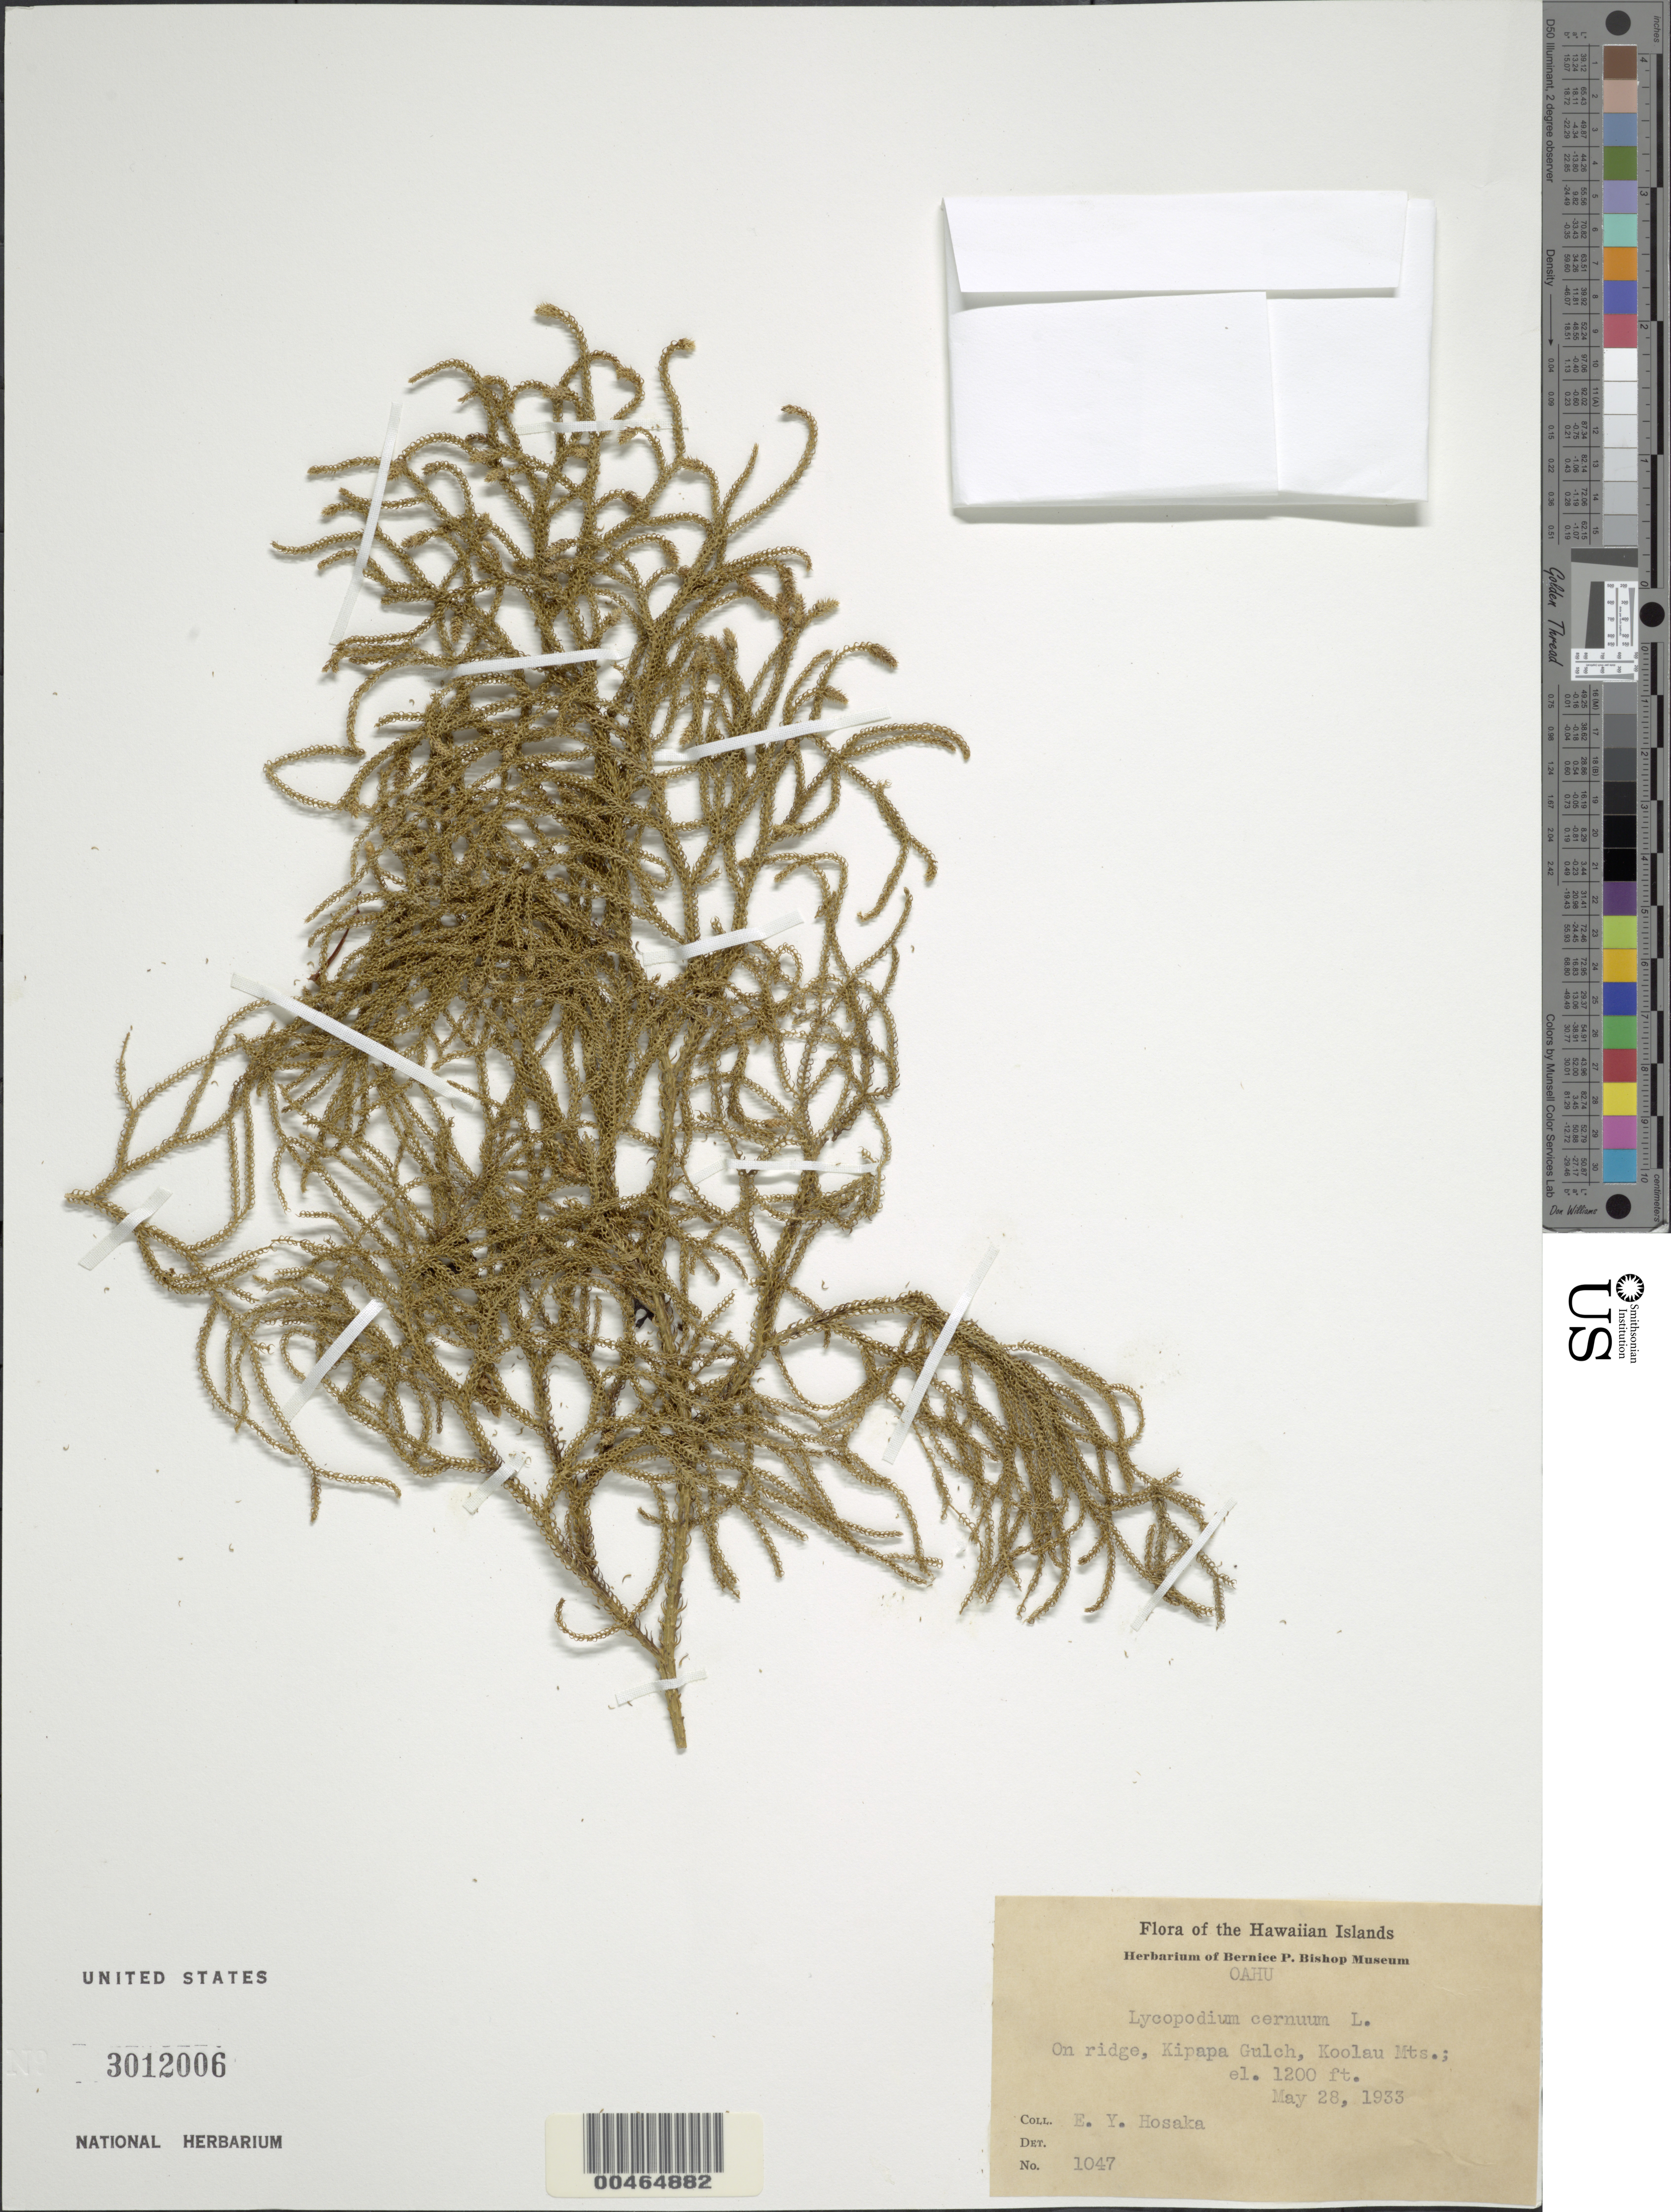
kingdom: Plantae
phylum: Tracheophyta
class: Lycopodiopsida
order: Lycopodiales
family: Lycopodiaceae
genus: Palhinhaea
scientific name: Palhinhaea cernua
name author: (L.) Vasc. & Franco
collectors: E. Y. Hosaka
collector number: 1047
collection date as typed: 28 May 1933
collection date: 1933-05-28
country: United States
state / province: Hawaii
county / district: Honolulu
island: Oahu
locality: Kipapa Gulch, Koolau Mountains, Oahu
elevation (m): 366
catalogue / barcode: US 3012006